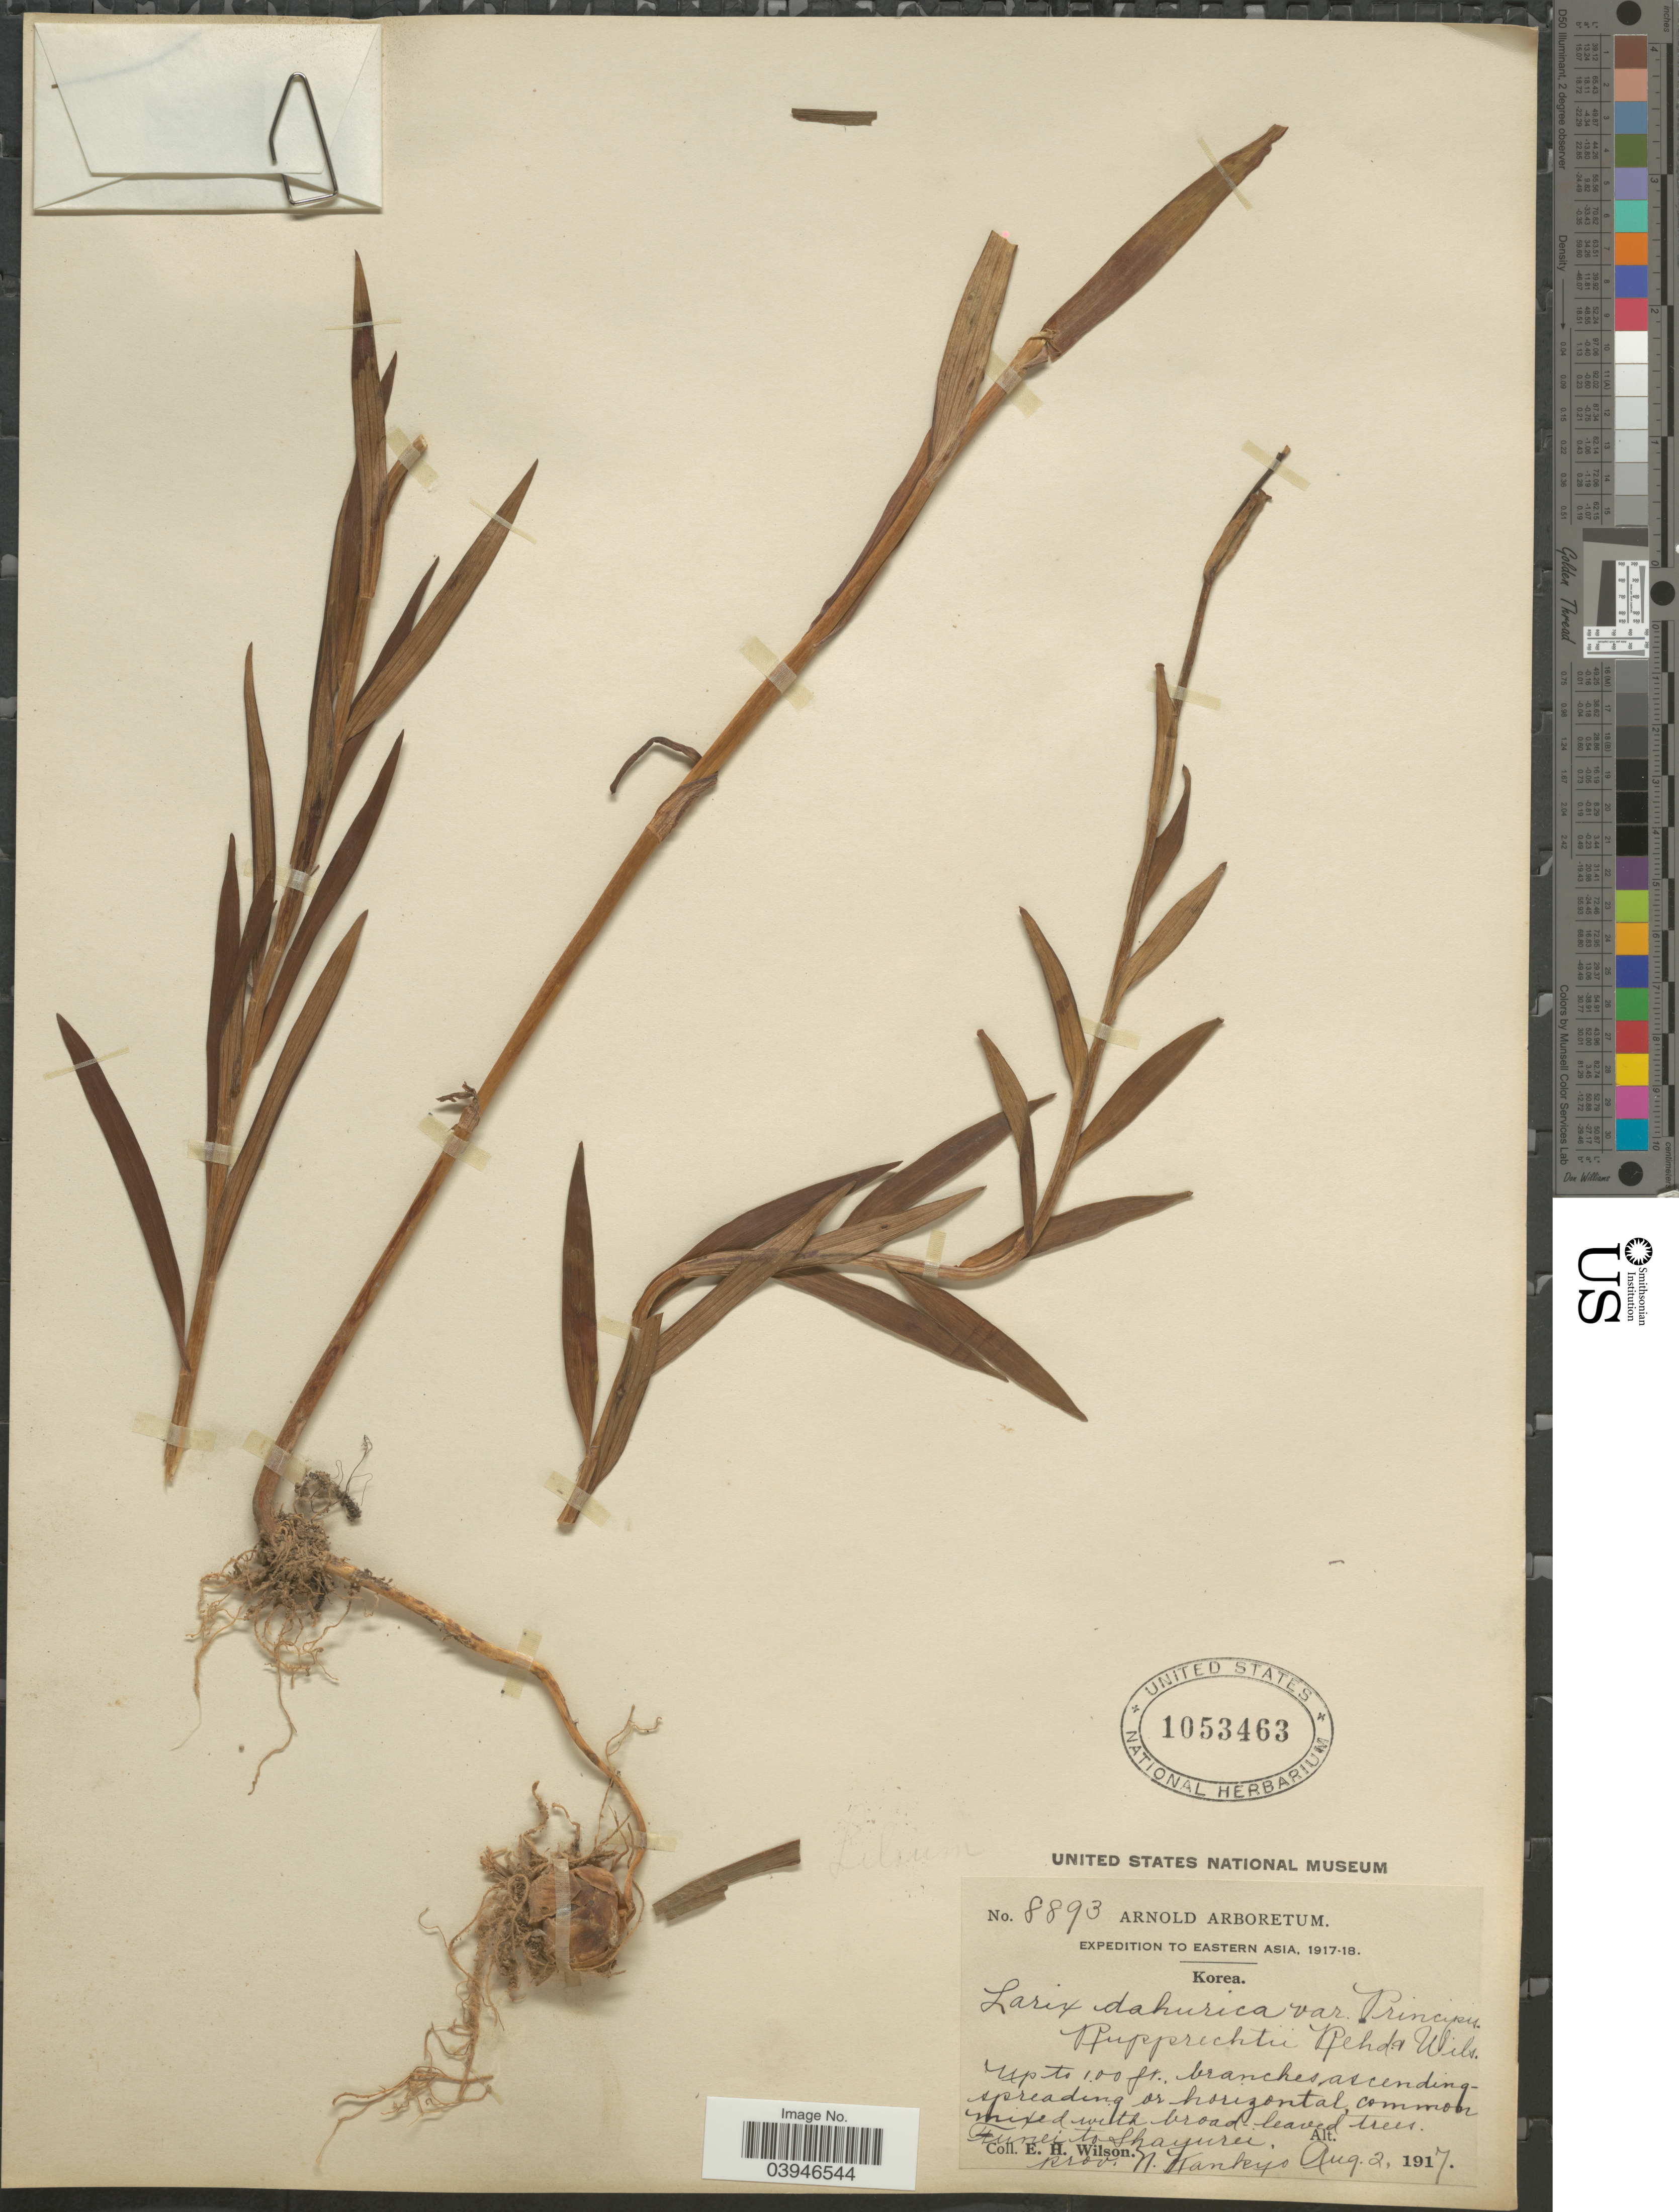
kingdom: Plantae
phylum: Tracheophyta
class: Liliopsida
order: Liliales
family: Liliaceae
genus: Lilium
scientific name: Lilium dauricum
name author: Ker Gawl.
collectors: E. Wilson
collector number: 8893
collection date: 1917-08-02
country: North Korea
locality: Eastern Asia. Funei to Shayurei Prov. N. Kankyo.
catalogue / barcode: US 1053463